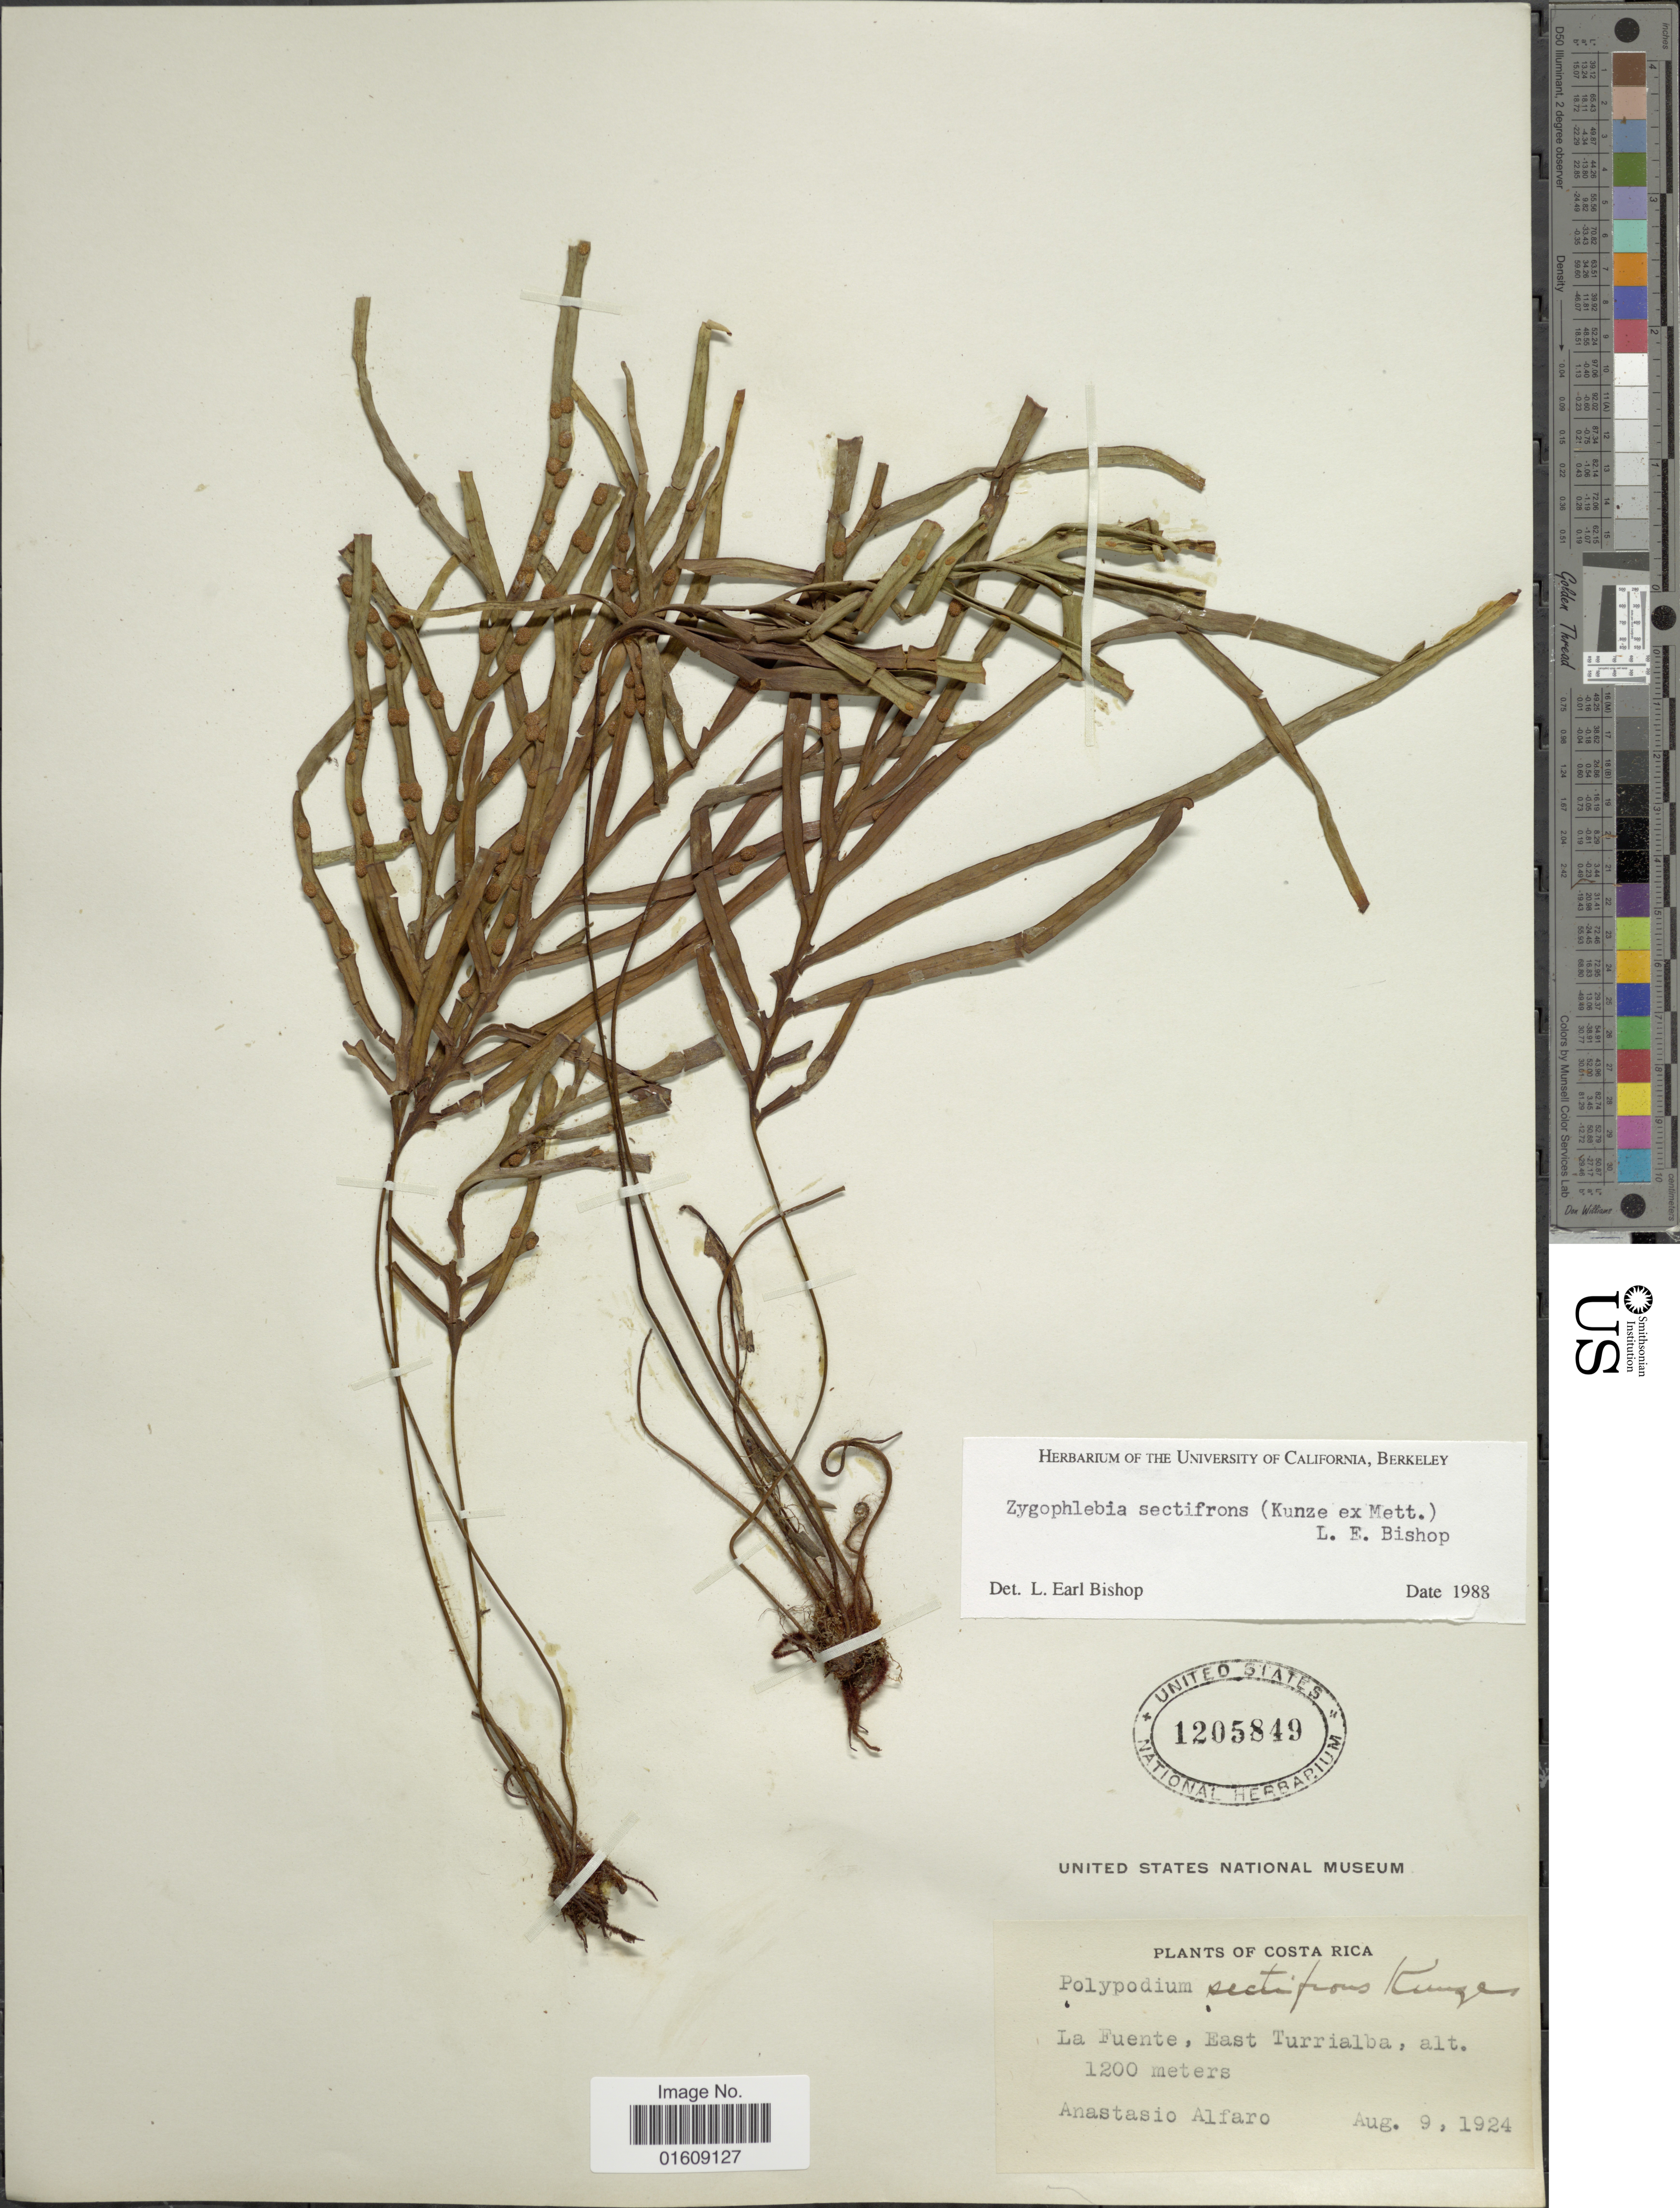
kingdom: Plantae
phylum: Tracheophyta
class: Polypodiopsida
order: Polypodiales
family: Polypodiaceae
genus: Zygophlebia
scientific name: Zygophlebia sectifrons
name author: (Kunze ex Mett.) L.E. Bishop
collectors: A. Alfaro Gonzalez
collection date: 1924-08-09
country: Costa Rica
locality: Costa Rica, La Fuente, East Turrualba.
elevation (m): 1200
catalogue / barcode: US 1205849